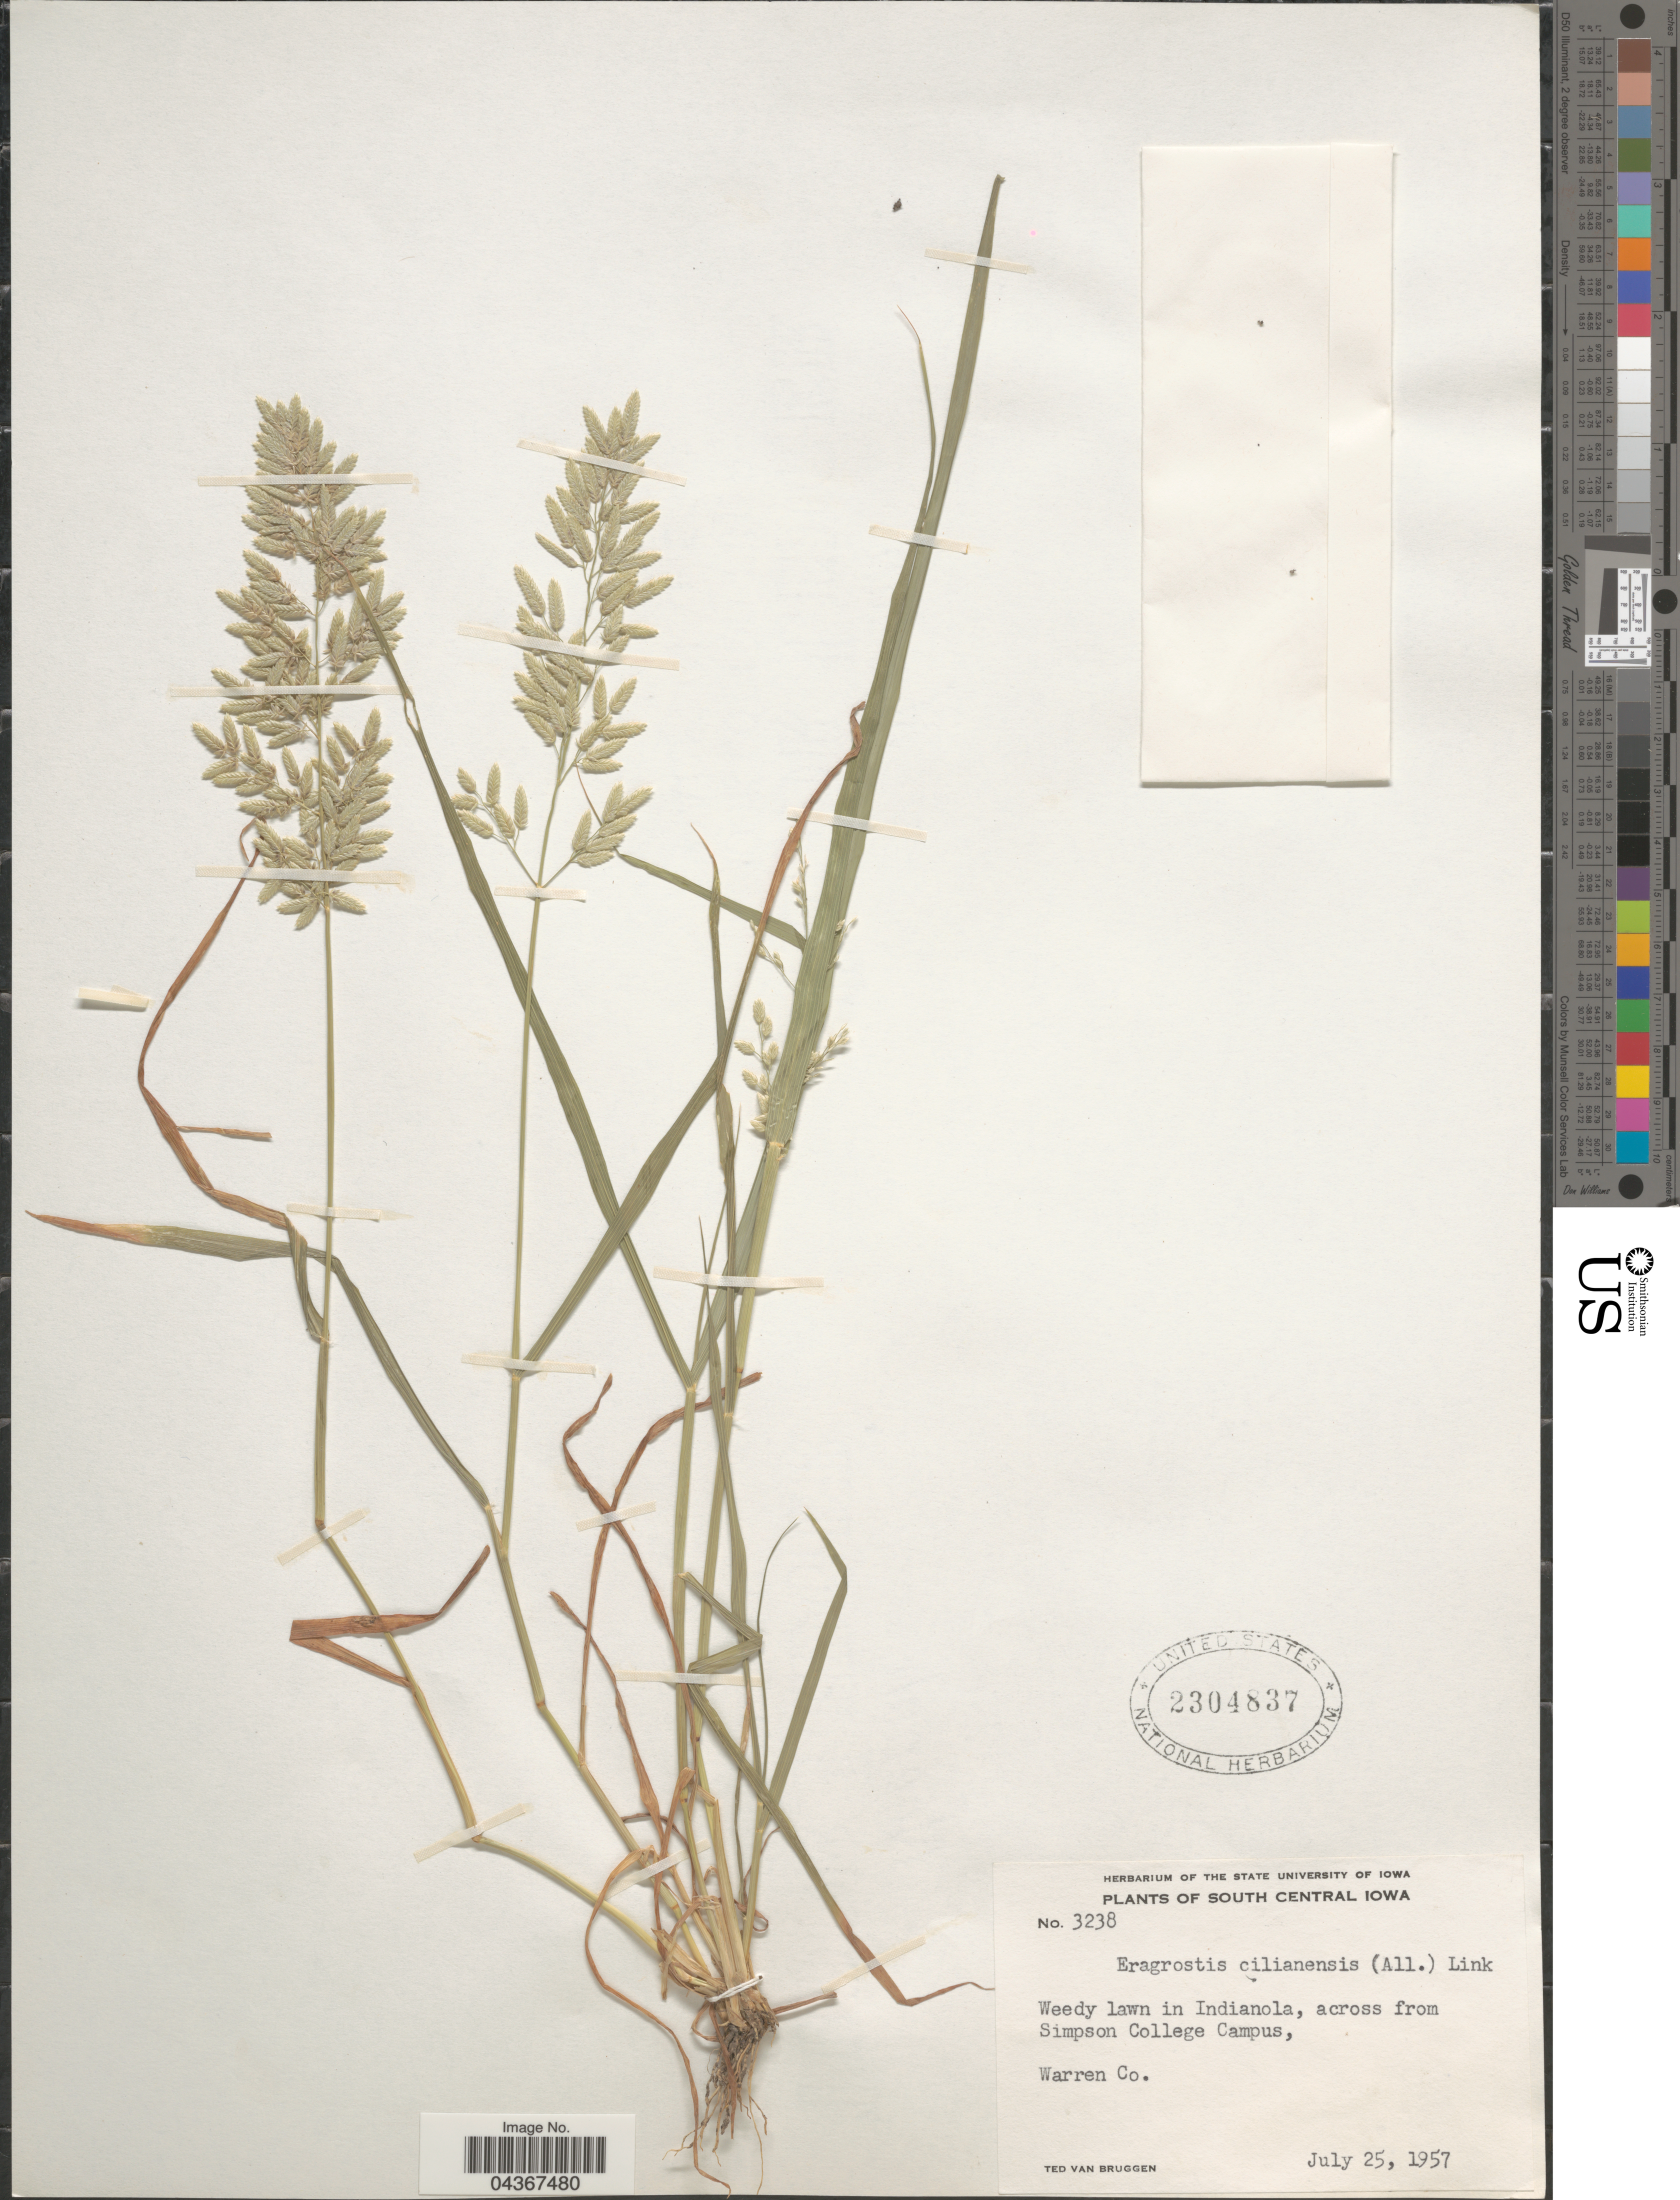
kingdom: Plantae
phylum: Tracheophyta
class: Liliopsida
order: Poales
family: Poaceae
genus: Eragrostis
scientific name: Eragrostis cilianensis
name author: (Bellardi) Vignolo ex Janch.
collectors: T. van Bruggen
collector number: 3238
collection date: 1957-07-25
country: United States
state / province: Iowa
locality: South Central Iowa. In Indianola, across from Simpson College Campus, Warren Co.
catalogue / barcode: US 2304837